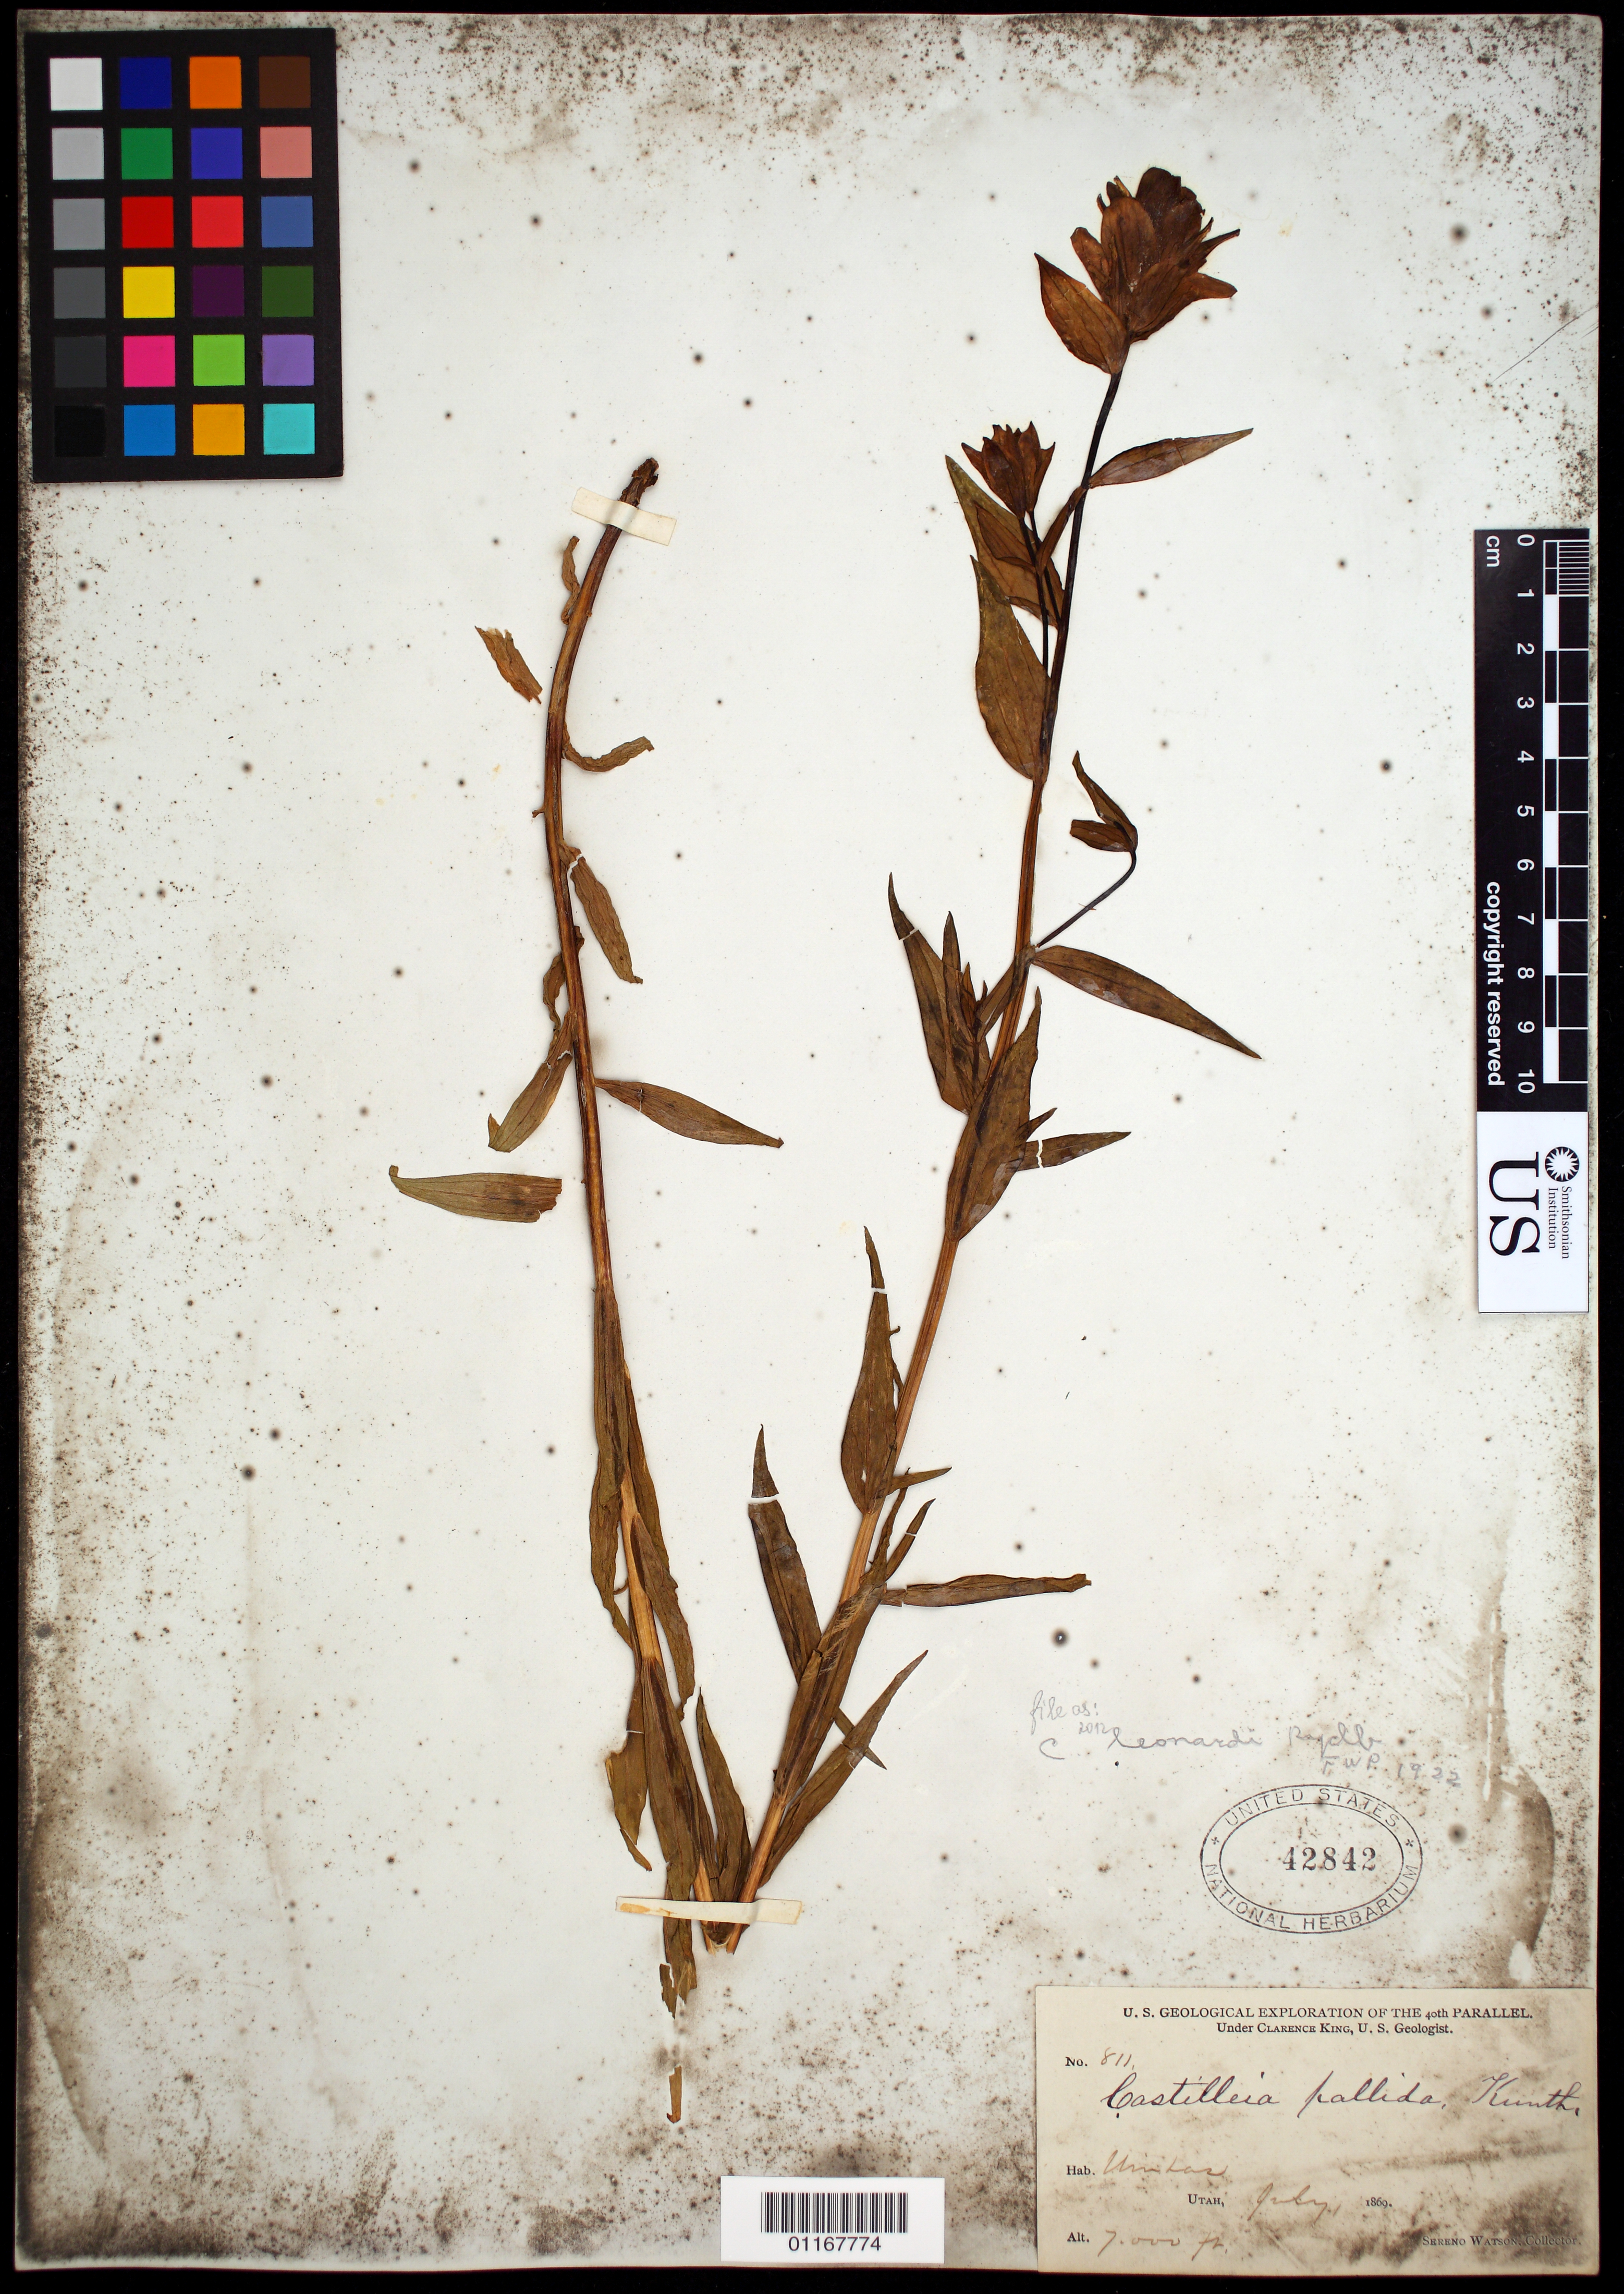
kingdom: Plantae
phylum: Tracheophyta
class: Magnoliopsida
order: Lamiales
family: Orobanchaceae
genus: Castilleja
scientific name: Castilleja leonardii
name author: Rydb.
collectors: S. Watson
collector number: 811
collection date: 1869-07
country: United States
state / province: Utah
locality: Unitas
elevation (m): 2134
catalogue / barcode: US 42842